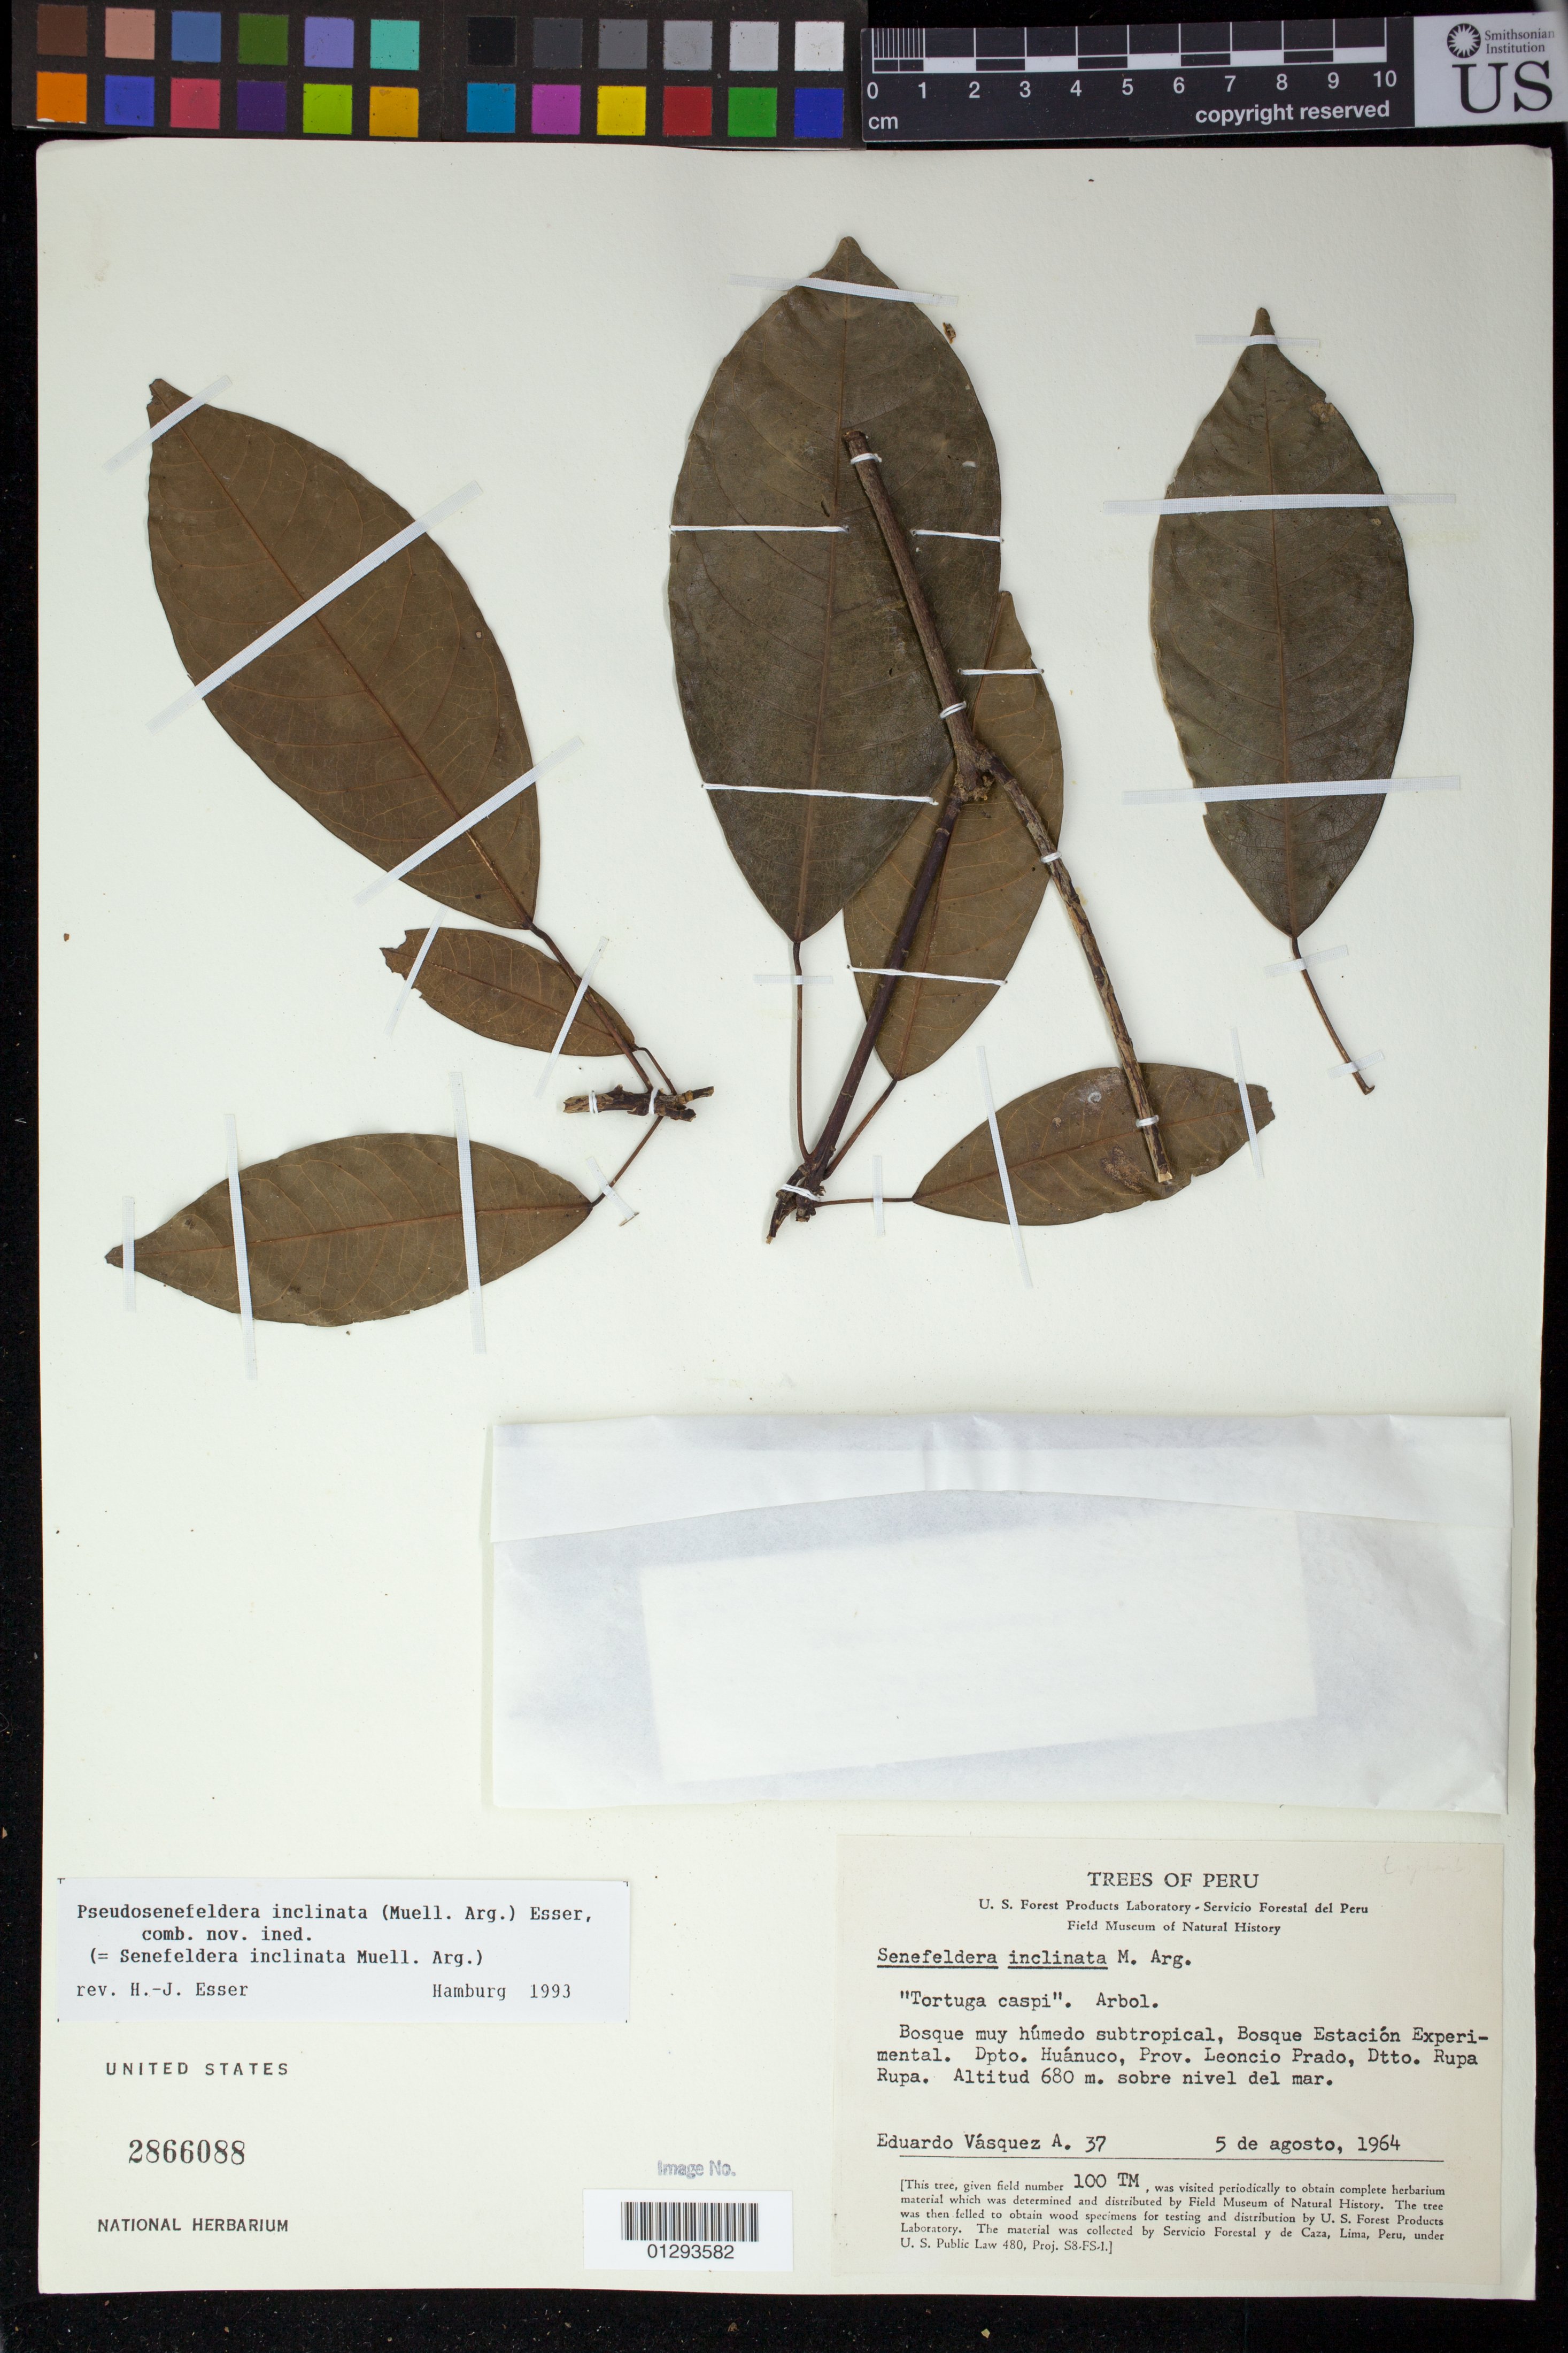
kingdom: Plantae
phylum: Tracheophyta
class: Magnoliopsida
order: Malpighiales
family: Euphorbiaceae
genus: Pseudosenefeldera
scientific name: Pseudosenefeldera inclinata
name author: (Müll. Arg.) Esser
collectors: E. Vasquez A.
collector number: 37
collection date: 1964-08-05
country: Peru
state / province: Huánuco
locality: Prov. Leoncio Prado, Dtto. Rupa Rupa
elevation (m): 680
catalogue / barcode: US 2866088